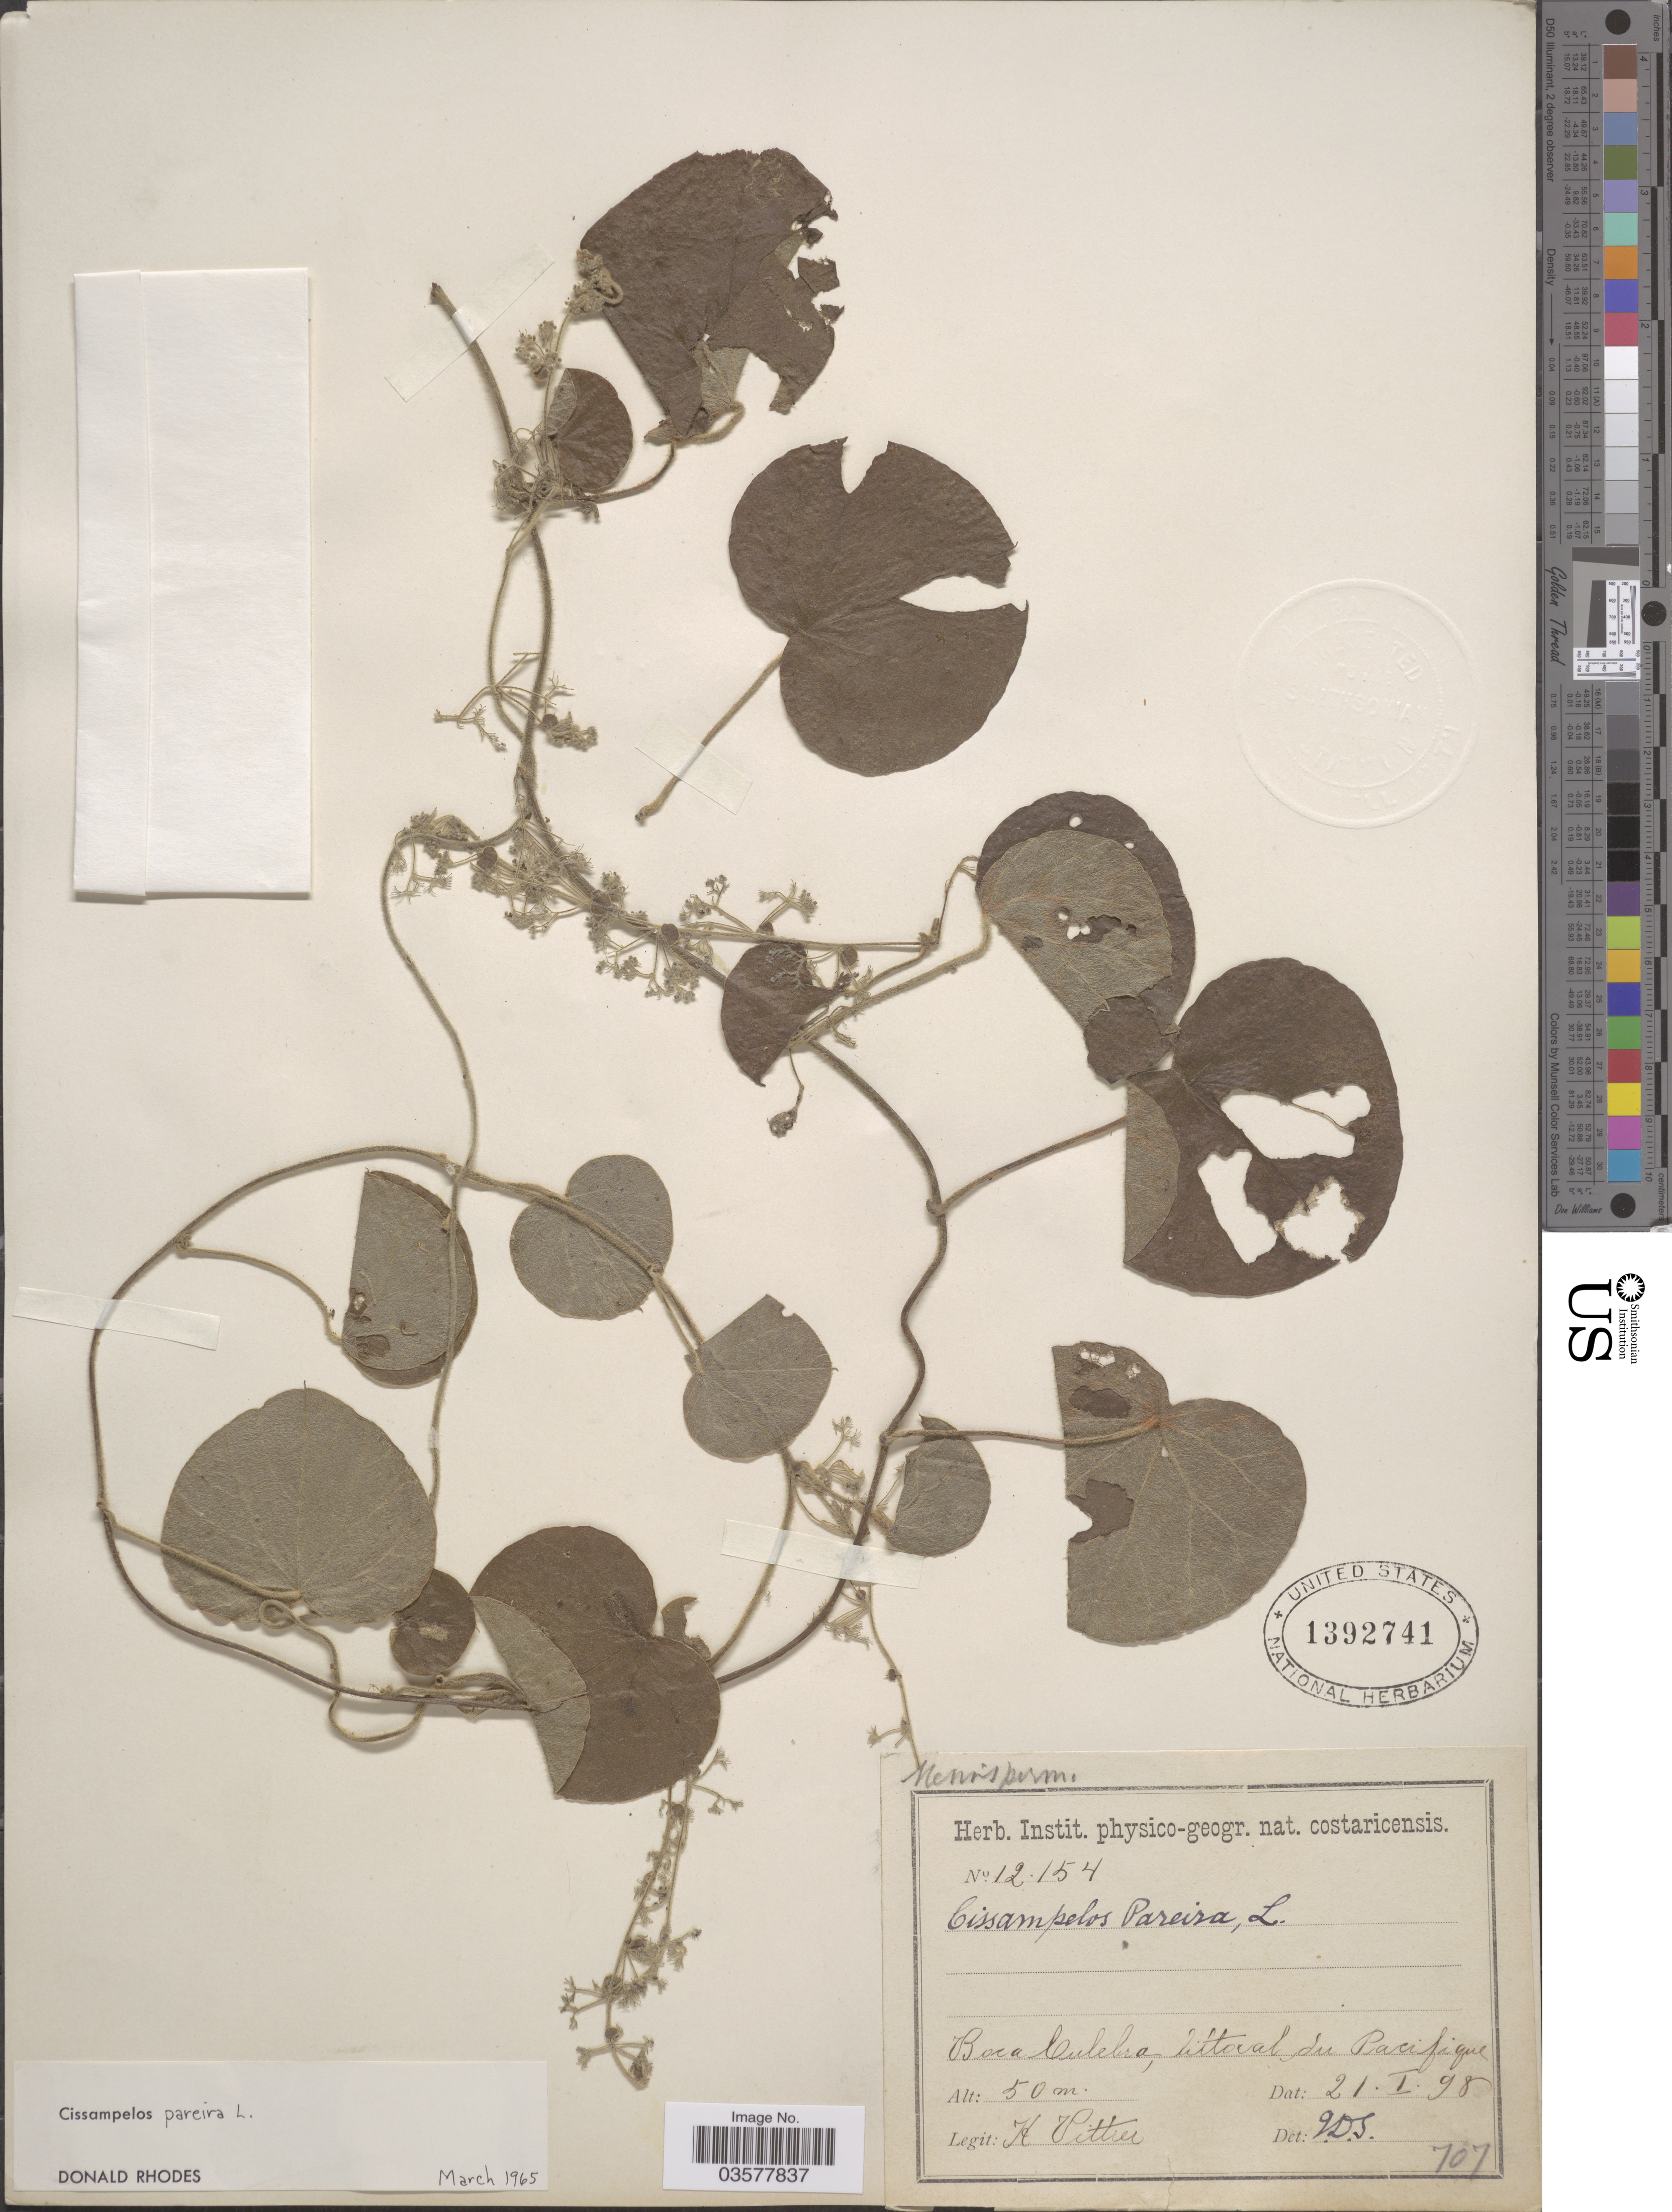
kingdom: Plantae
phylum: Tracheophyta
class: Magnoliopsida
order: Ranunculales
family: Menispermaceae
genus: Cissampelos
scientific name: Cissampelos pareira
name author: L.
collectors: H. F. Pittier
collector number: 12154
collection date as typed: Transcribed d/m/y: 21/1/98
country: Costa Rica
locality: Boca Culebra, littoral du Pacifique.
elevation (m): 50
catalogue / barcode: US 1392741